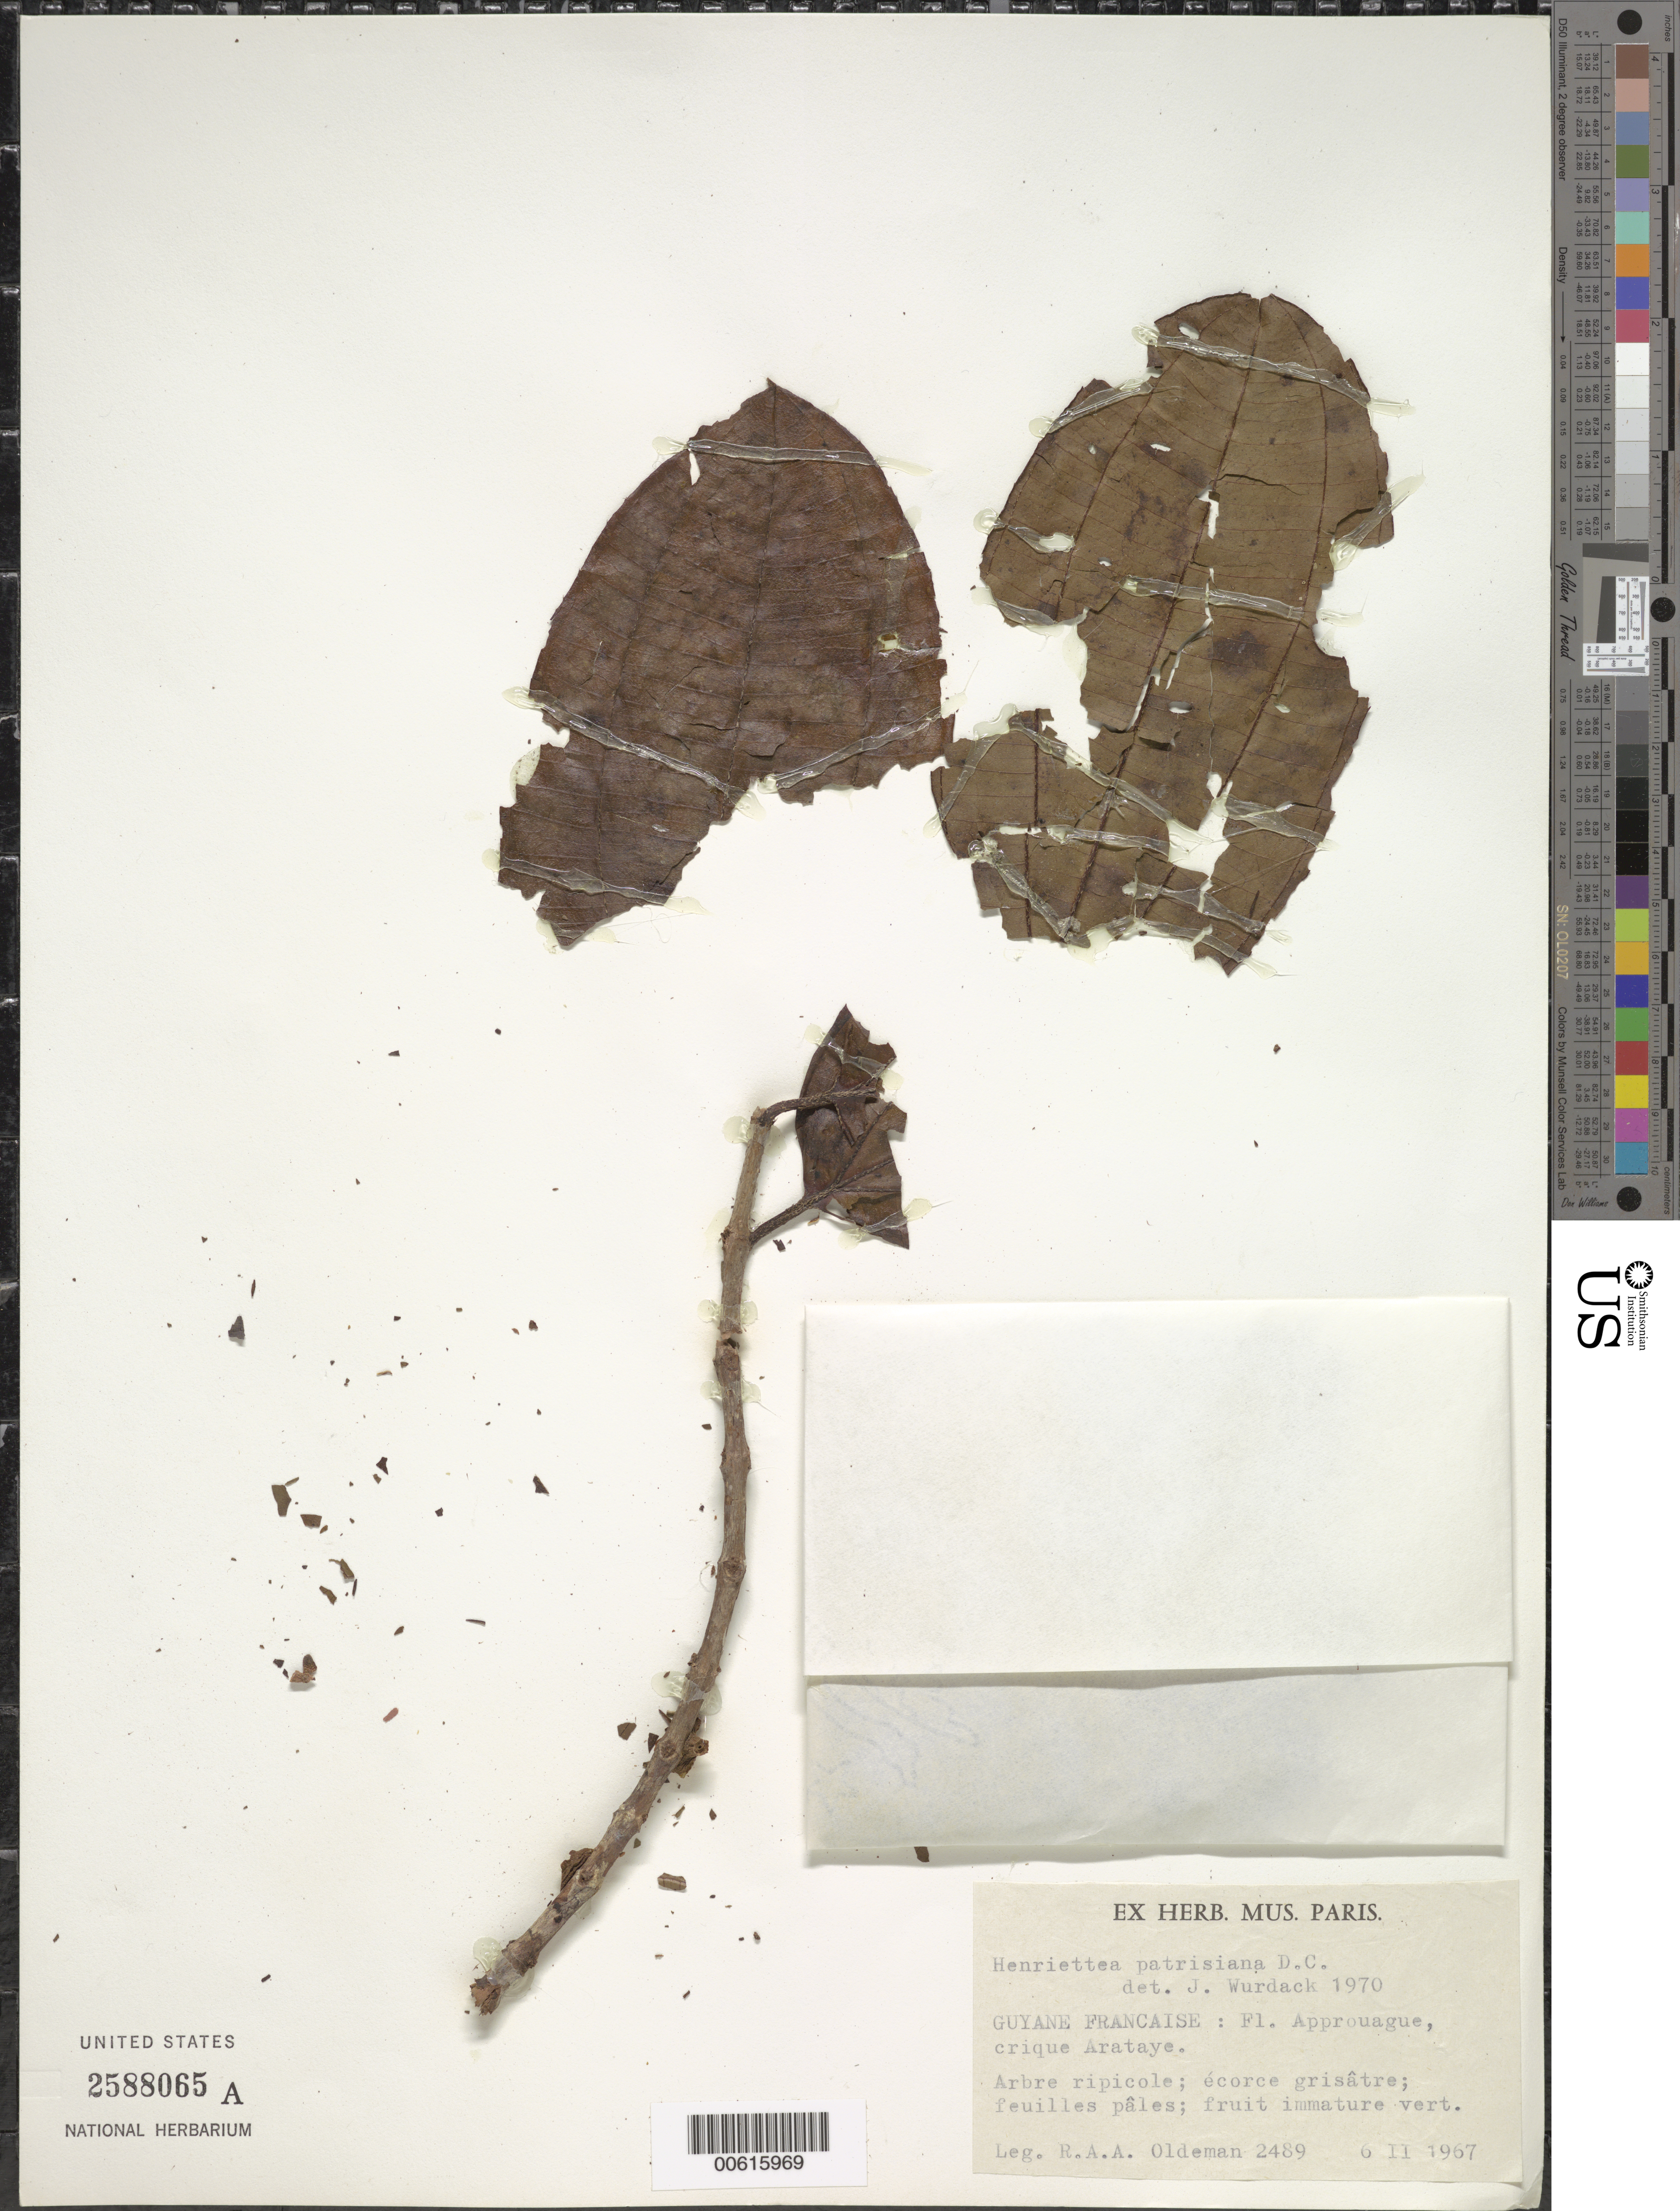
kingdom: Plantae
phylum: Tracheophyta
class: Magnoliopsida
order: Myrtales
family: Melastomataceae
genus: Henriettea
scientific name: Henriettea patrisiana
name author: DC.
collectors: R. Oldeman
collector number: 2489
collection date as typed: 6-Feb-67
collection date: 1967-02-06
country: French Guiana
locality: Arataye Creek, Approuague R.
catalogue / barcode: US 2588065A